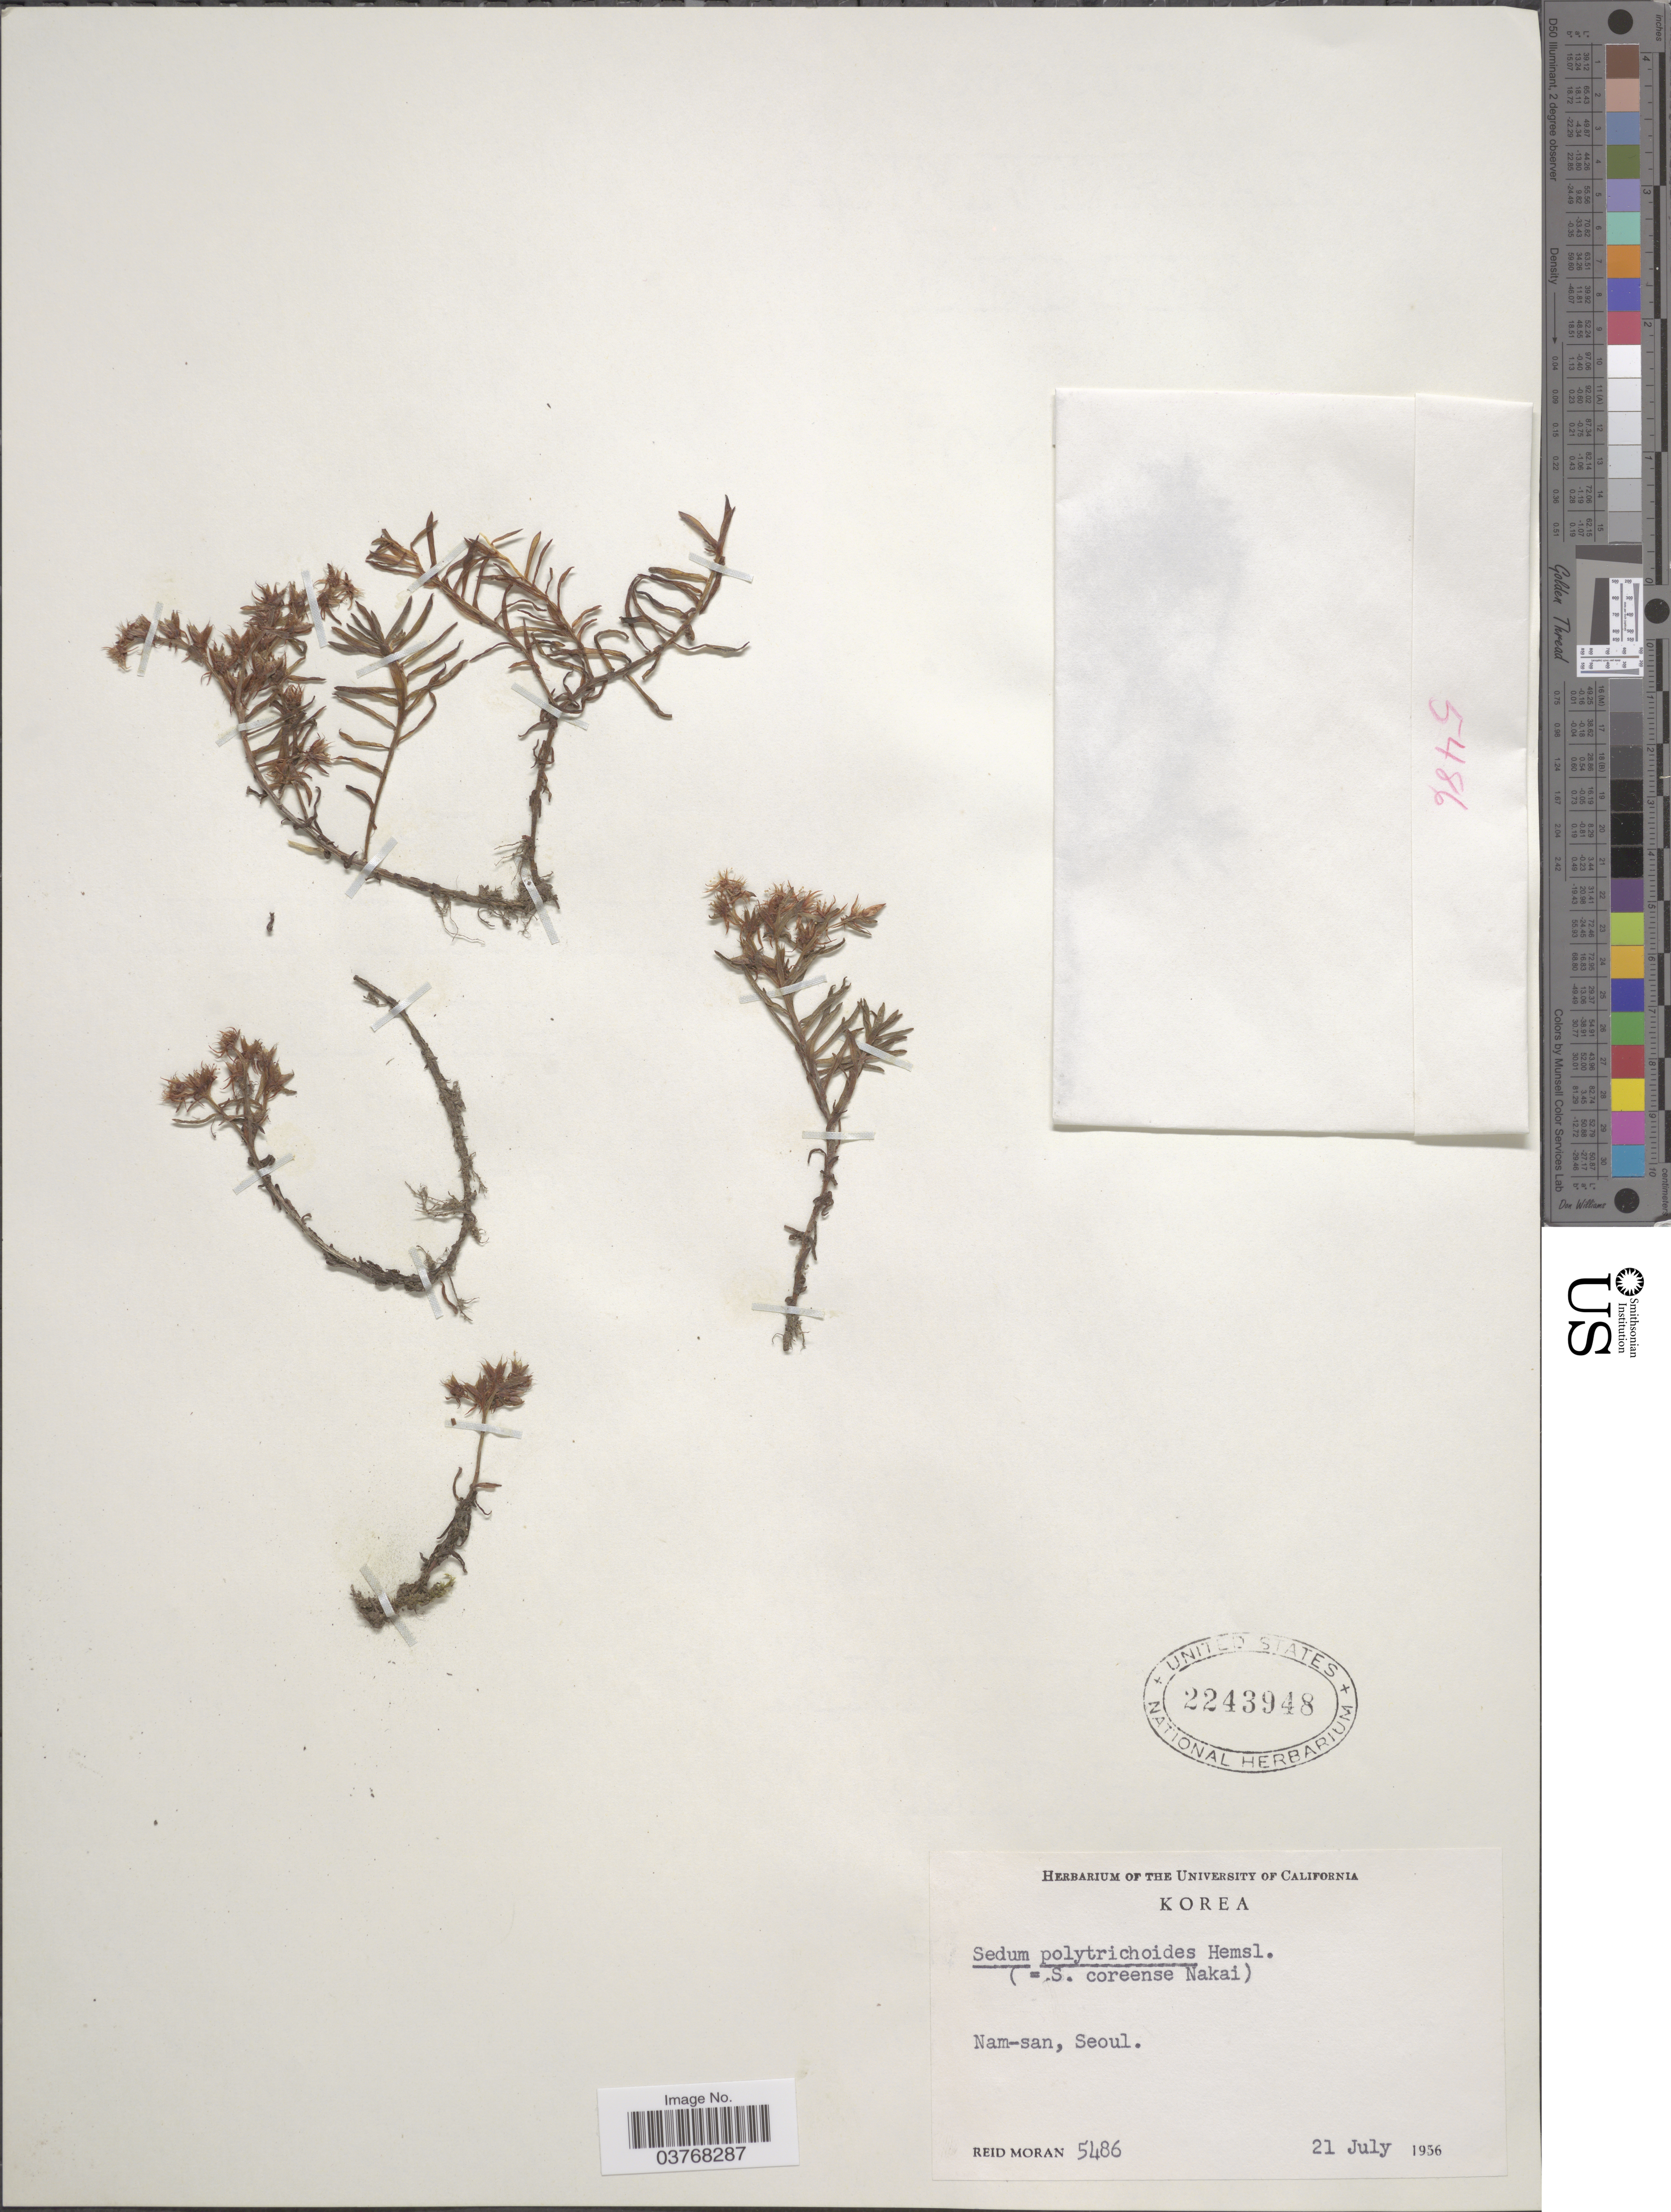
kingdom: Plantae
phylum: Tracheophyta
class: Magnoliopsida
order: Saxifragales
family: Crassulaceae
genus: Sedum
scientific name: Sedum polytrichoides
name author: Hemsl.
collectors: R. Moran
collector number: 5486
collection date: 1956-07-21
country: South Korea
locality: Nam-san, Seoul.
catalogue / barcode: US 2243948